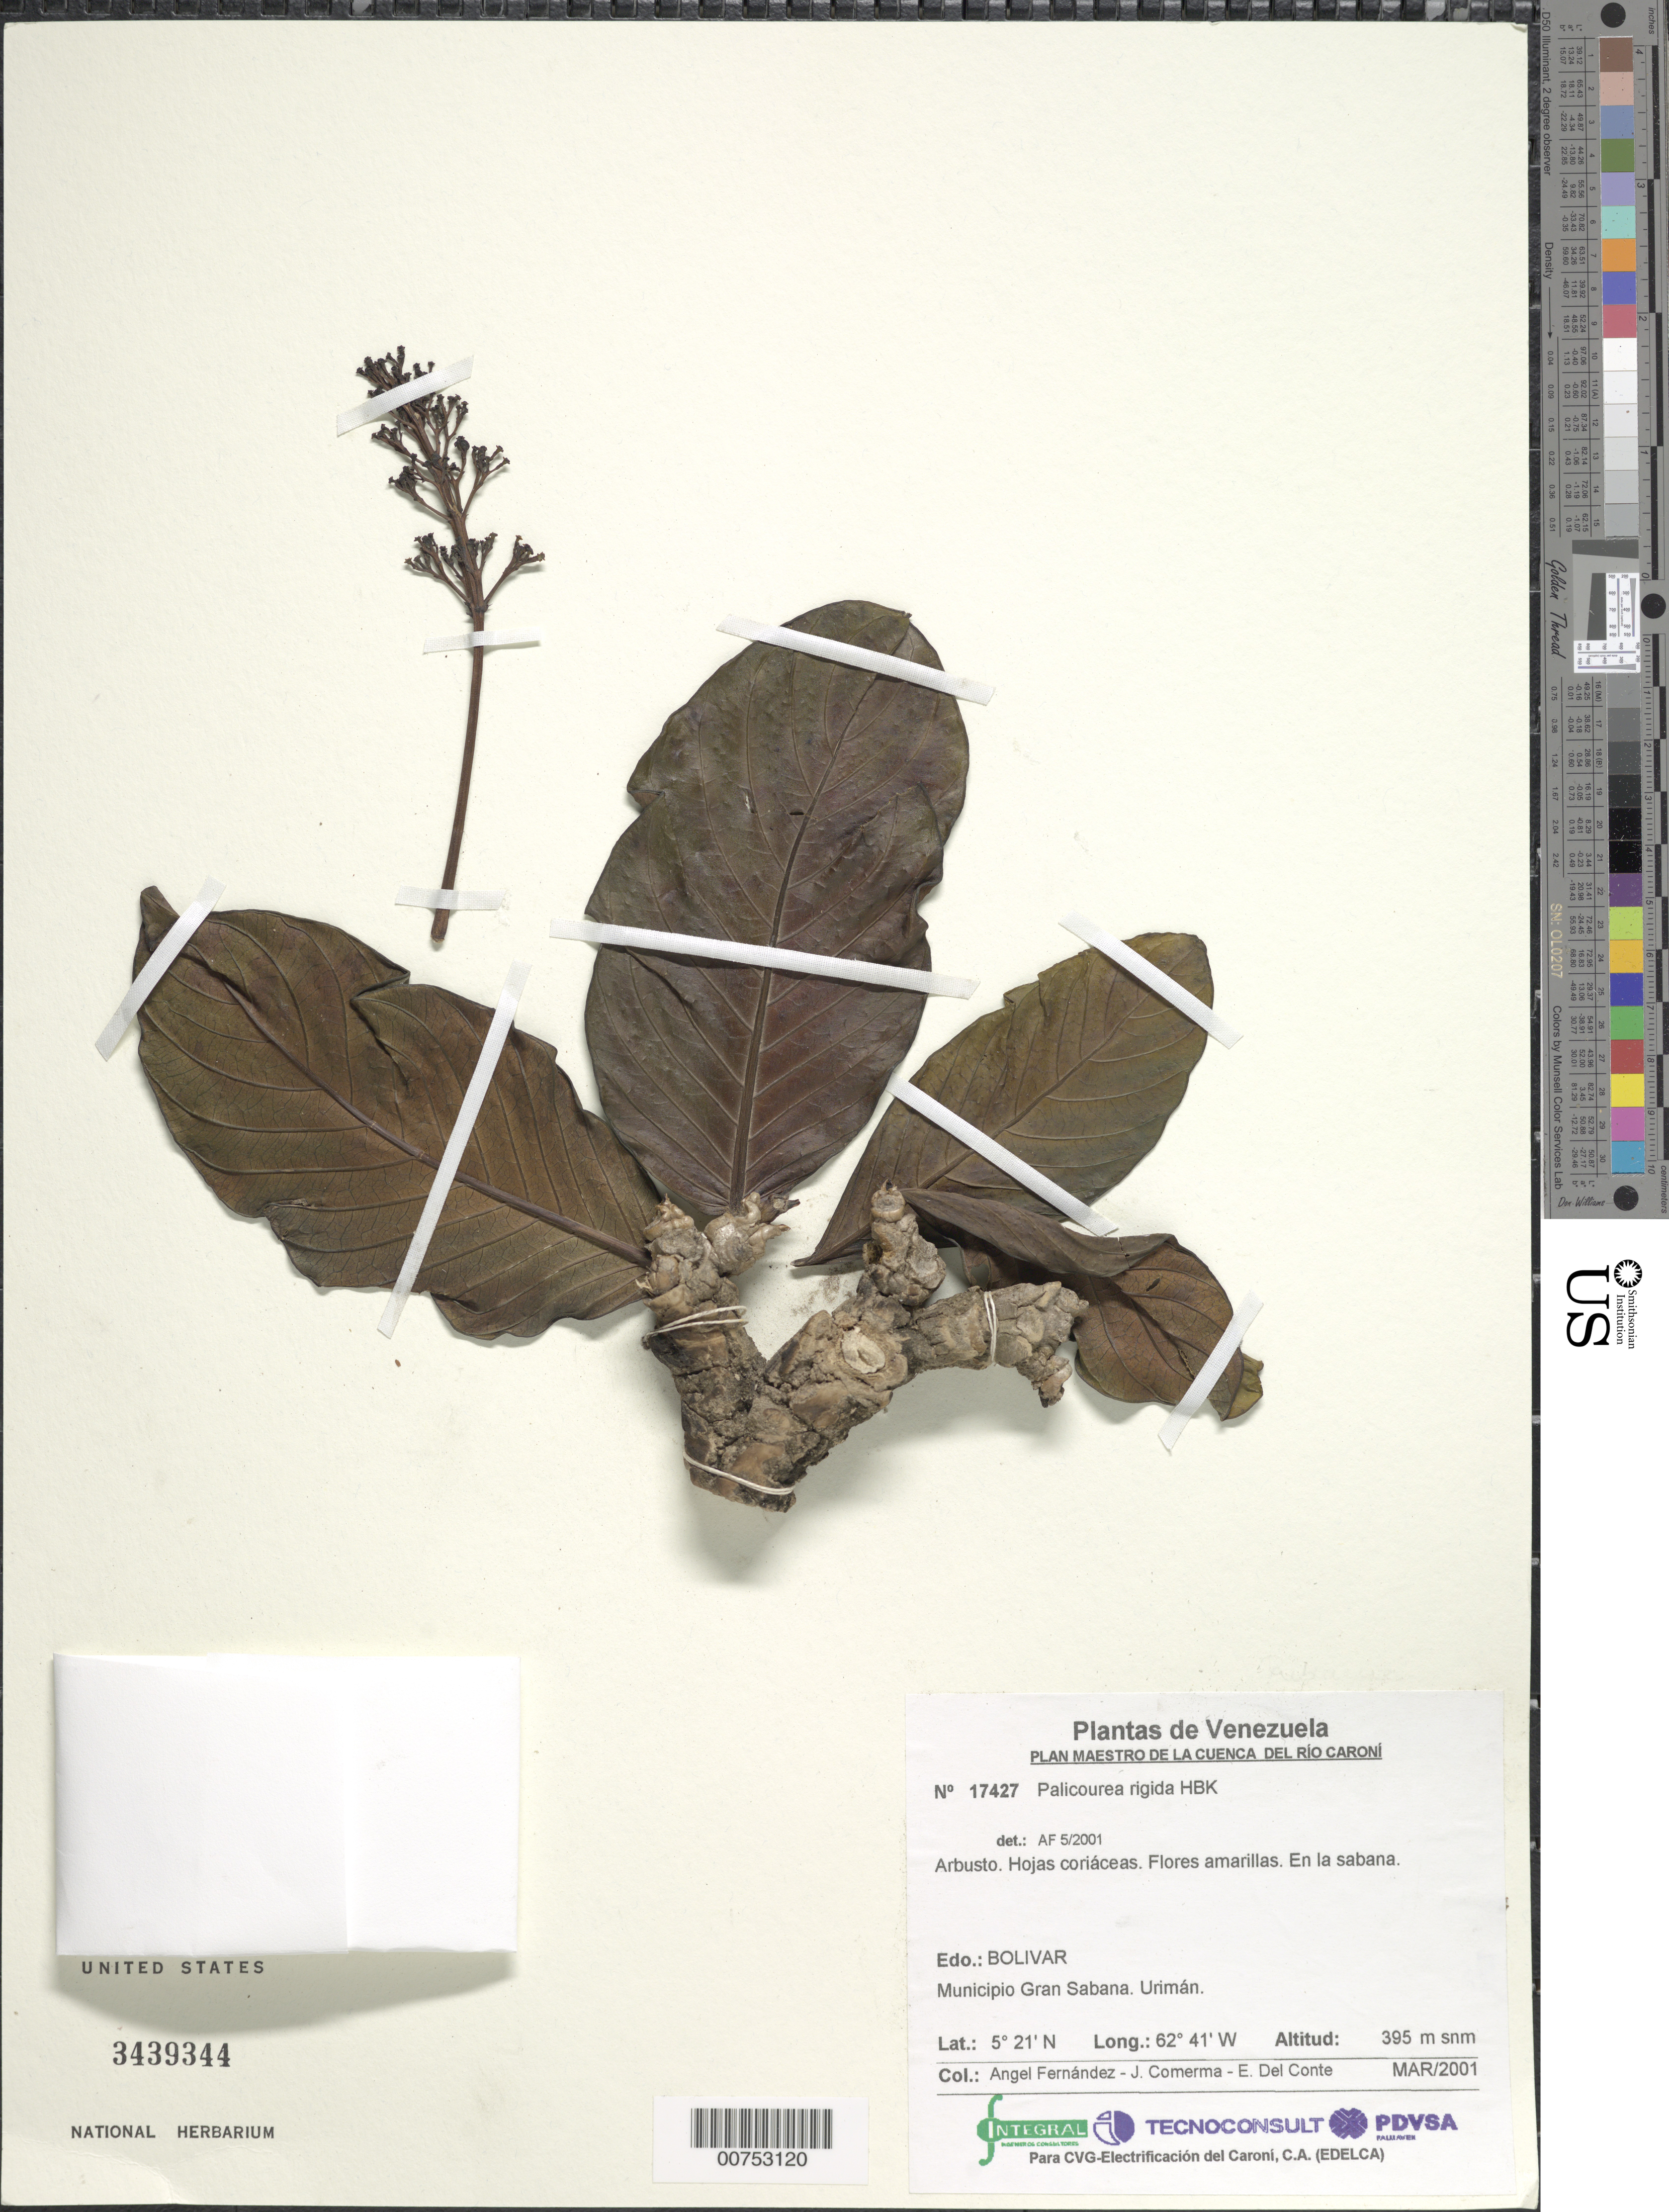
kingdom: Plantae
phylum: Tracheophyta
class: Magnoliopsida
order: Gentianales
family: Rubiaceae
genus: Palicourea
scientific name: Palicourea rigida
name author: Kunth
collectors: A. Fernández, J. Comerma & E. Del Conte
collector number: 17427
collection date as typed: Mar-01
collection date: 2001-03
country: Venezuela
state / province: Bolívar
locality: Mun. Gran Sabana, Urimán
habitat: Savanna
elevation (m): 395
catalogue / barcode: US 3439344